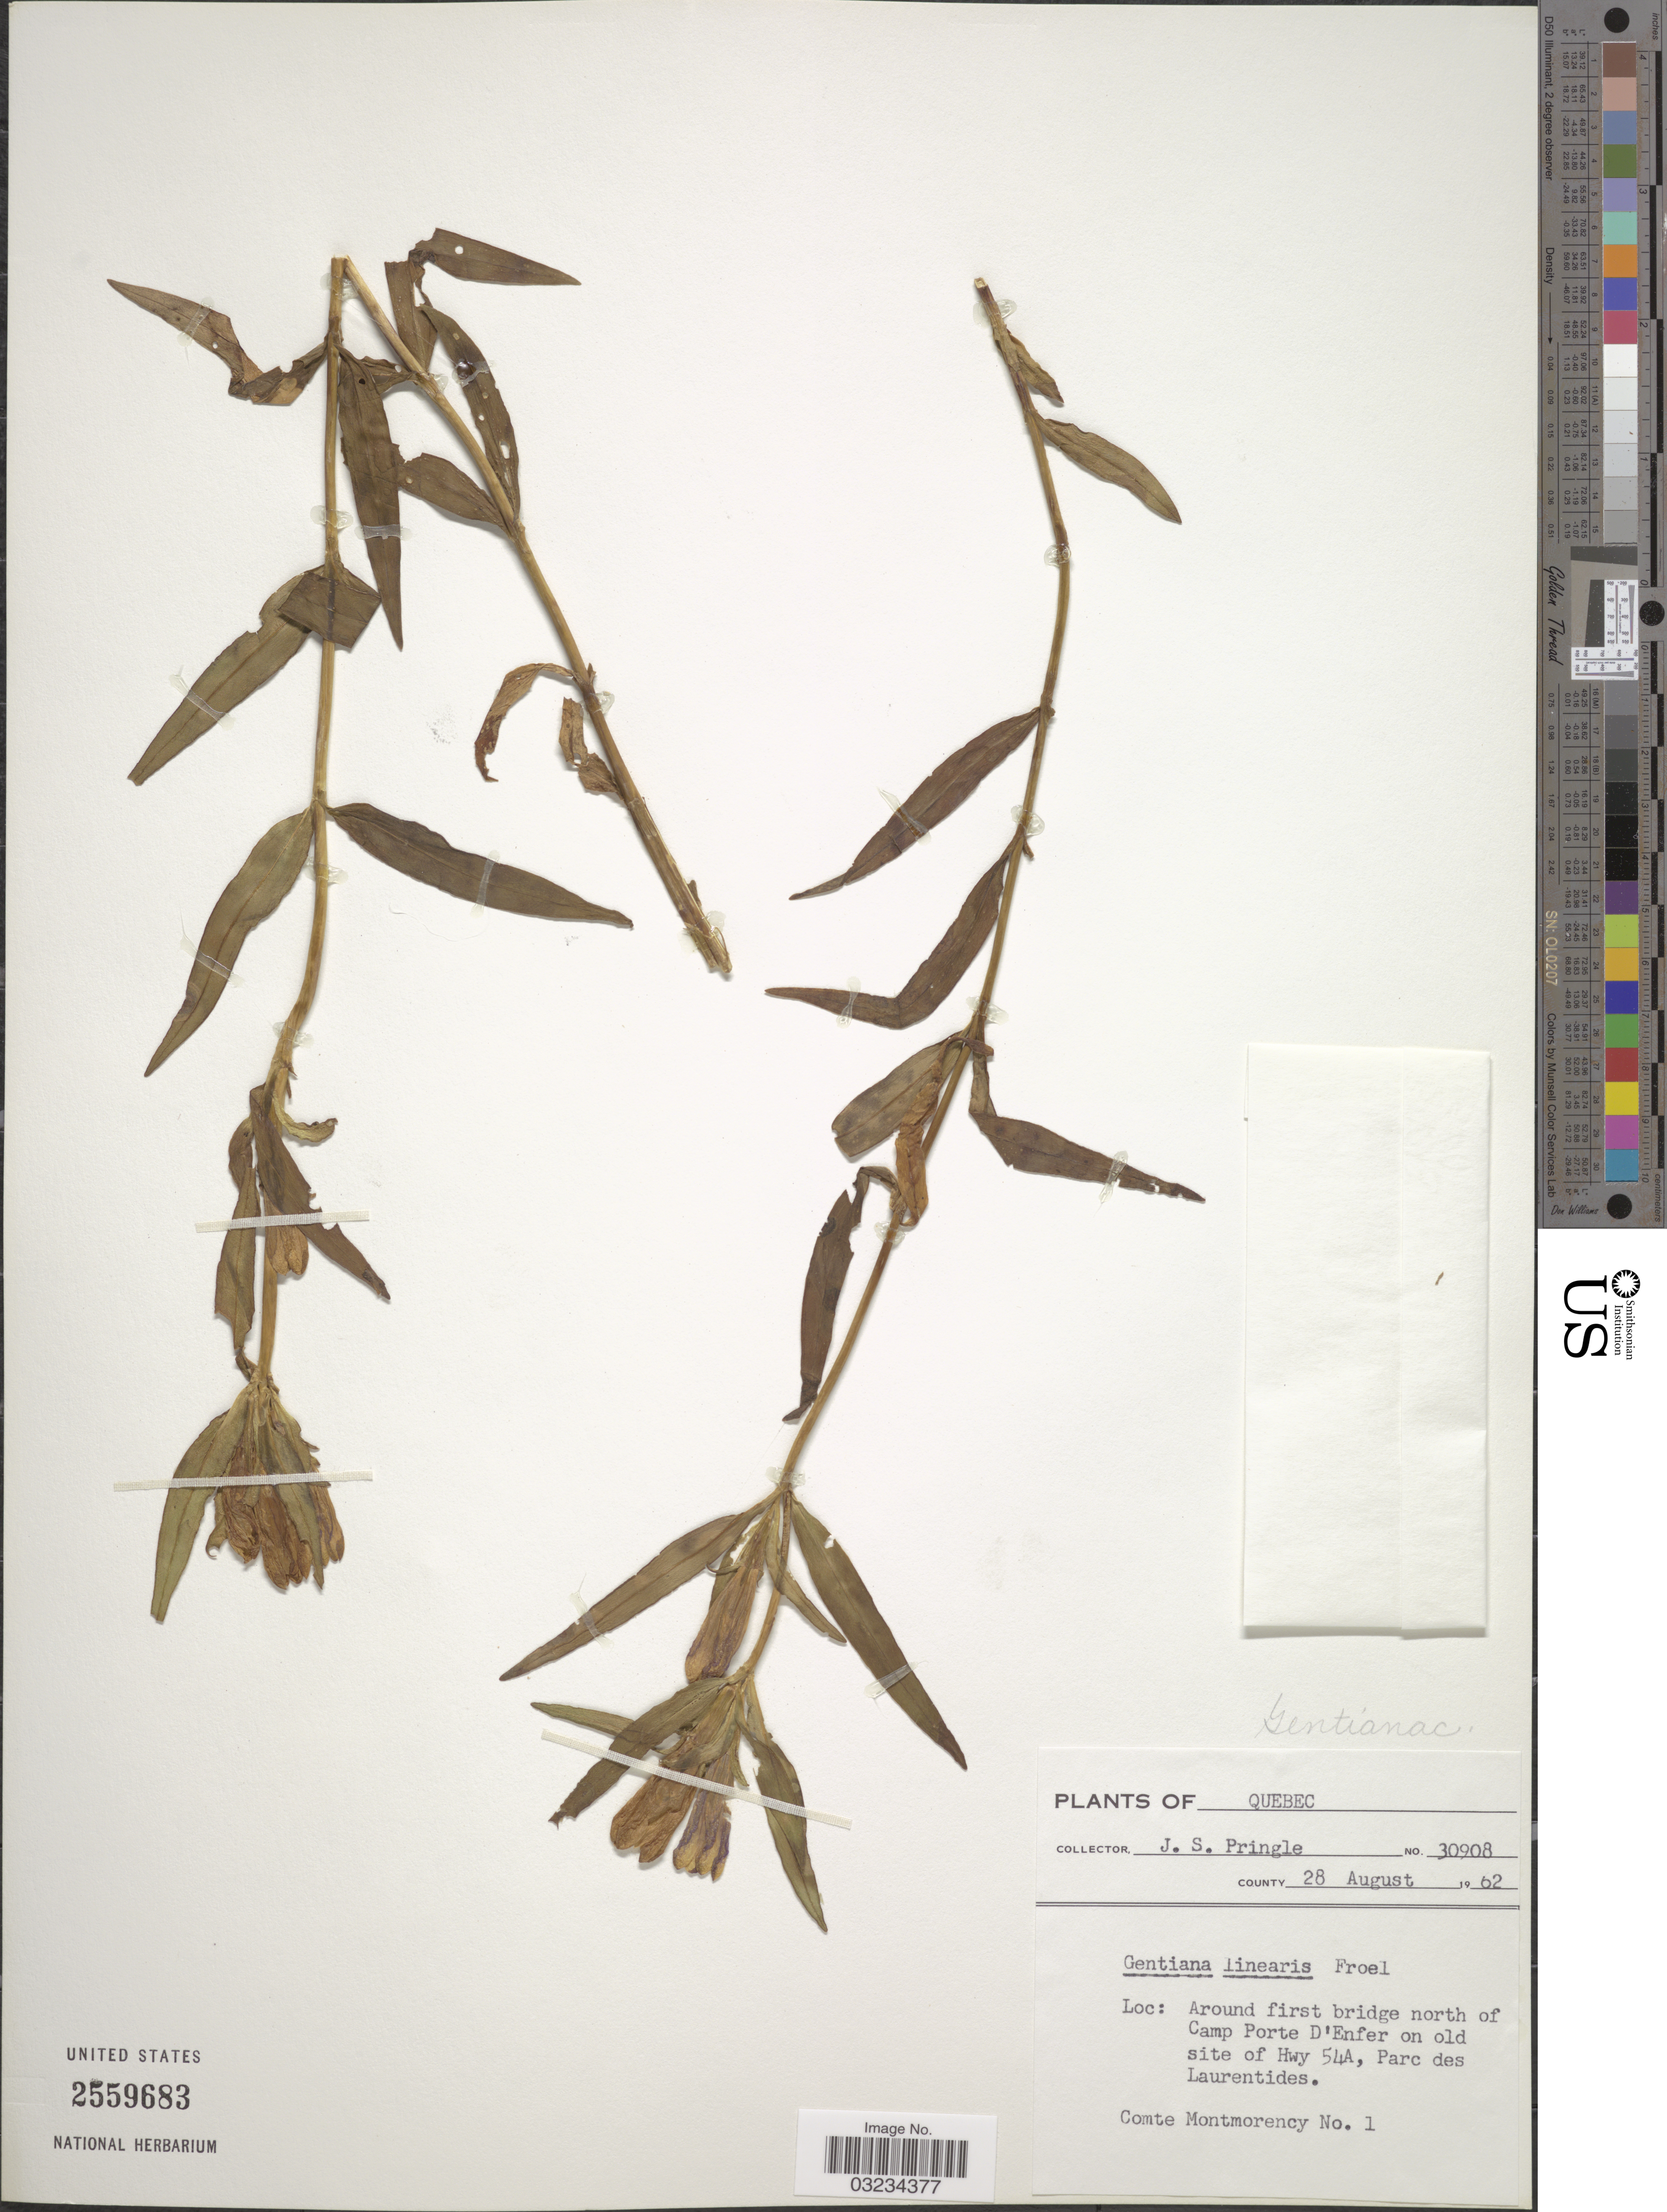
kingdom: Plantae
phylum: Tracheophyta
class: Magnoliopsida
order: Gentianales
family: Gentianaceae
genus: Gentiana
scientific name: Gentiana linearis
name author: Froel.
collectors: J. S. Pringle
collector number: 30908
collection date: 1962-08-28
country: Canada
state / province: Quebec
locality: Around first bridge north of Camp Porte D'Enfer on old site of Hwy 54A, Parc des Laurentides. Comte Montmorency No. 1. [unsure placement]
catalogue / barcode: US 2559683